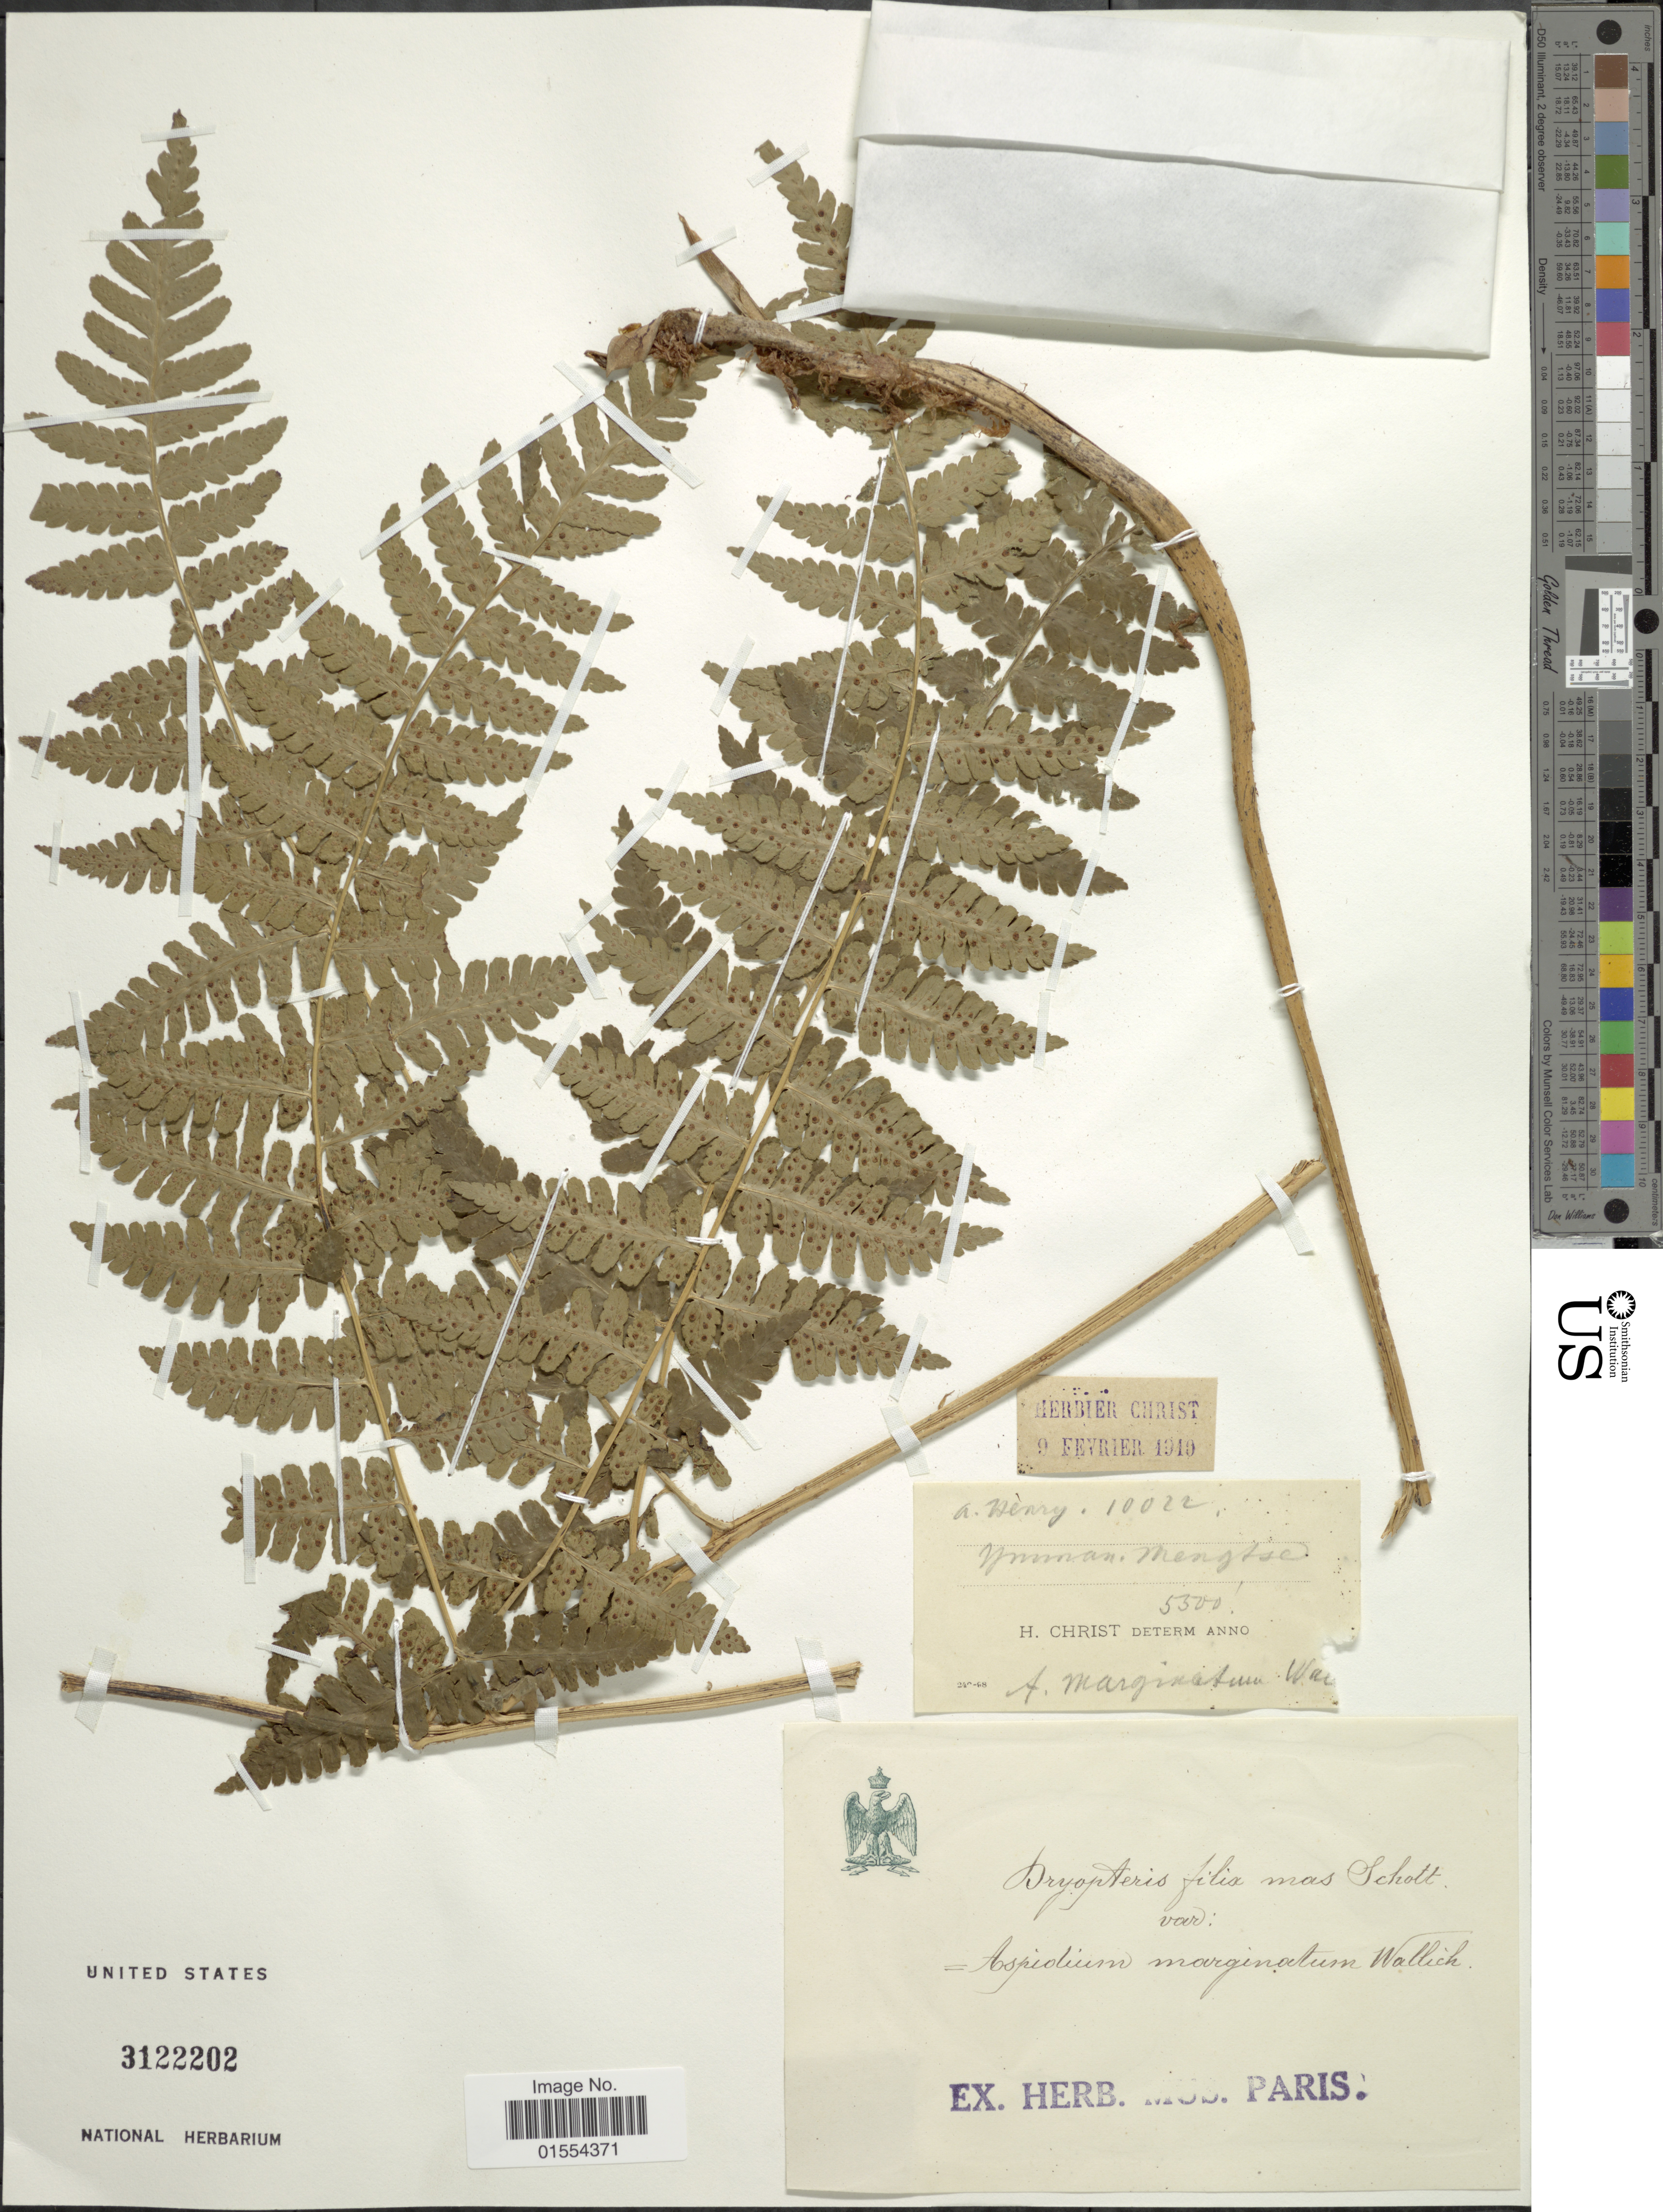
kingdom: Plantae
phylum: Tracheophyta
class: Polypodiopsida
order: Polypodiales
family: Dryopteridaceae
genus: Dryopteris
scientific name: Dryopteris marginata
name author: Christ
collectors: A. Henry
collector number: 10022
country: China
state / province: Yunnan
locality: Yunnan, Mengtze.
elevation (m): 1615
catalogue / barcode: US 3122202